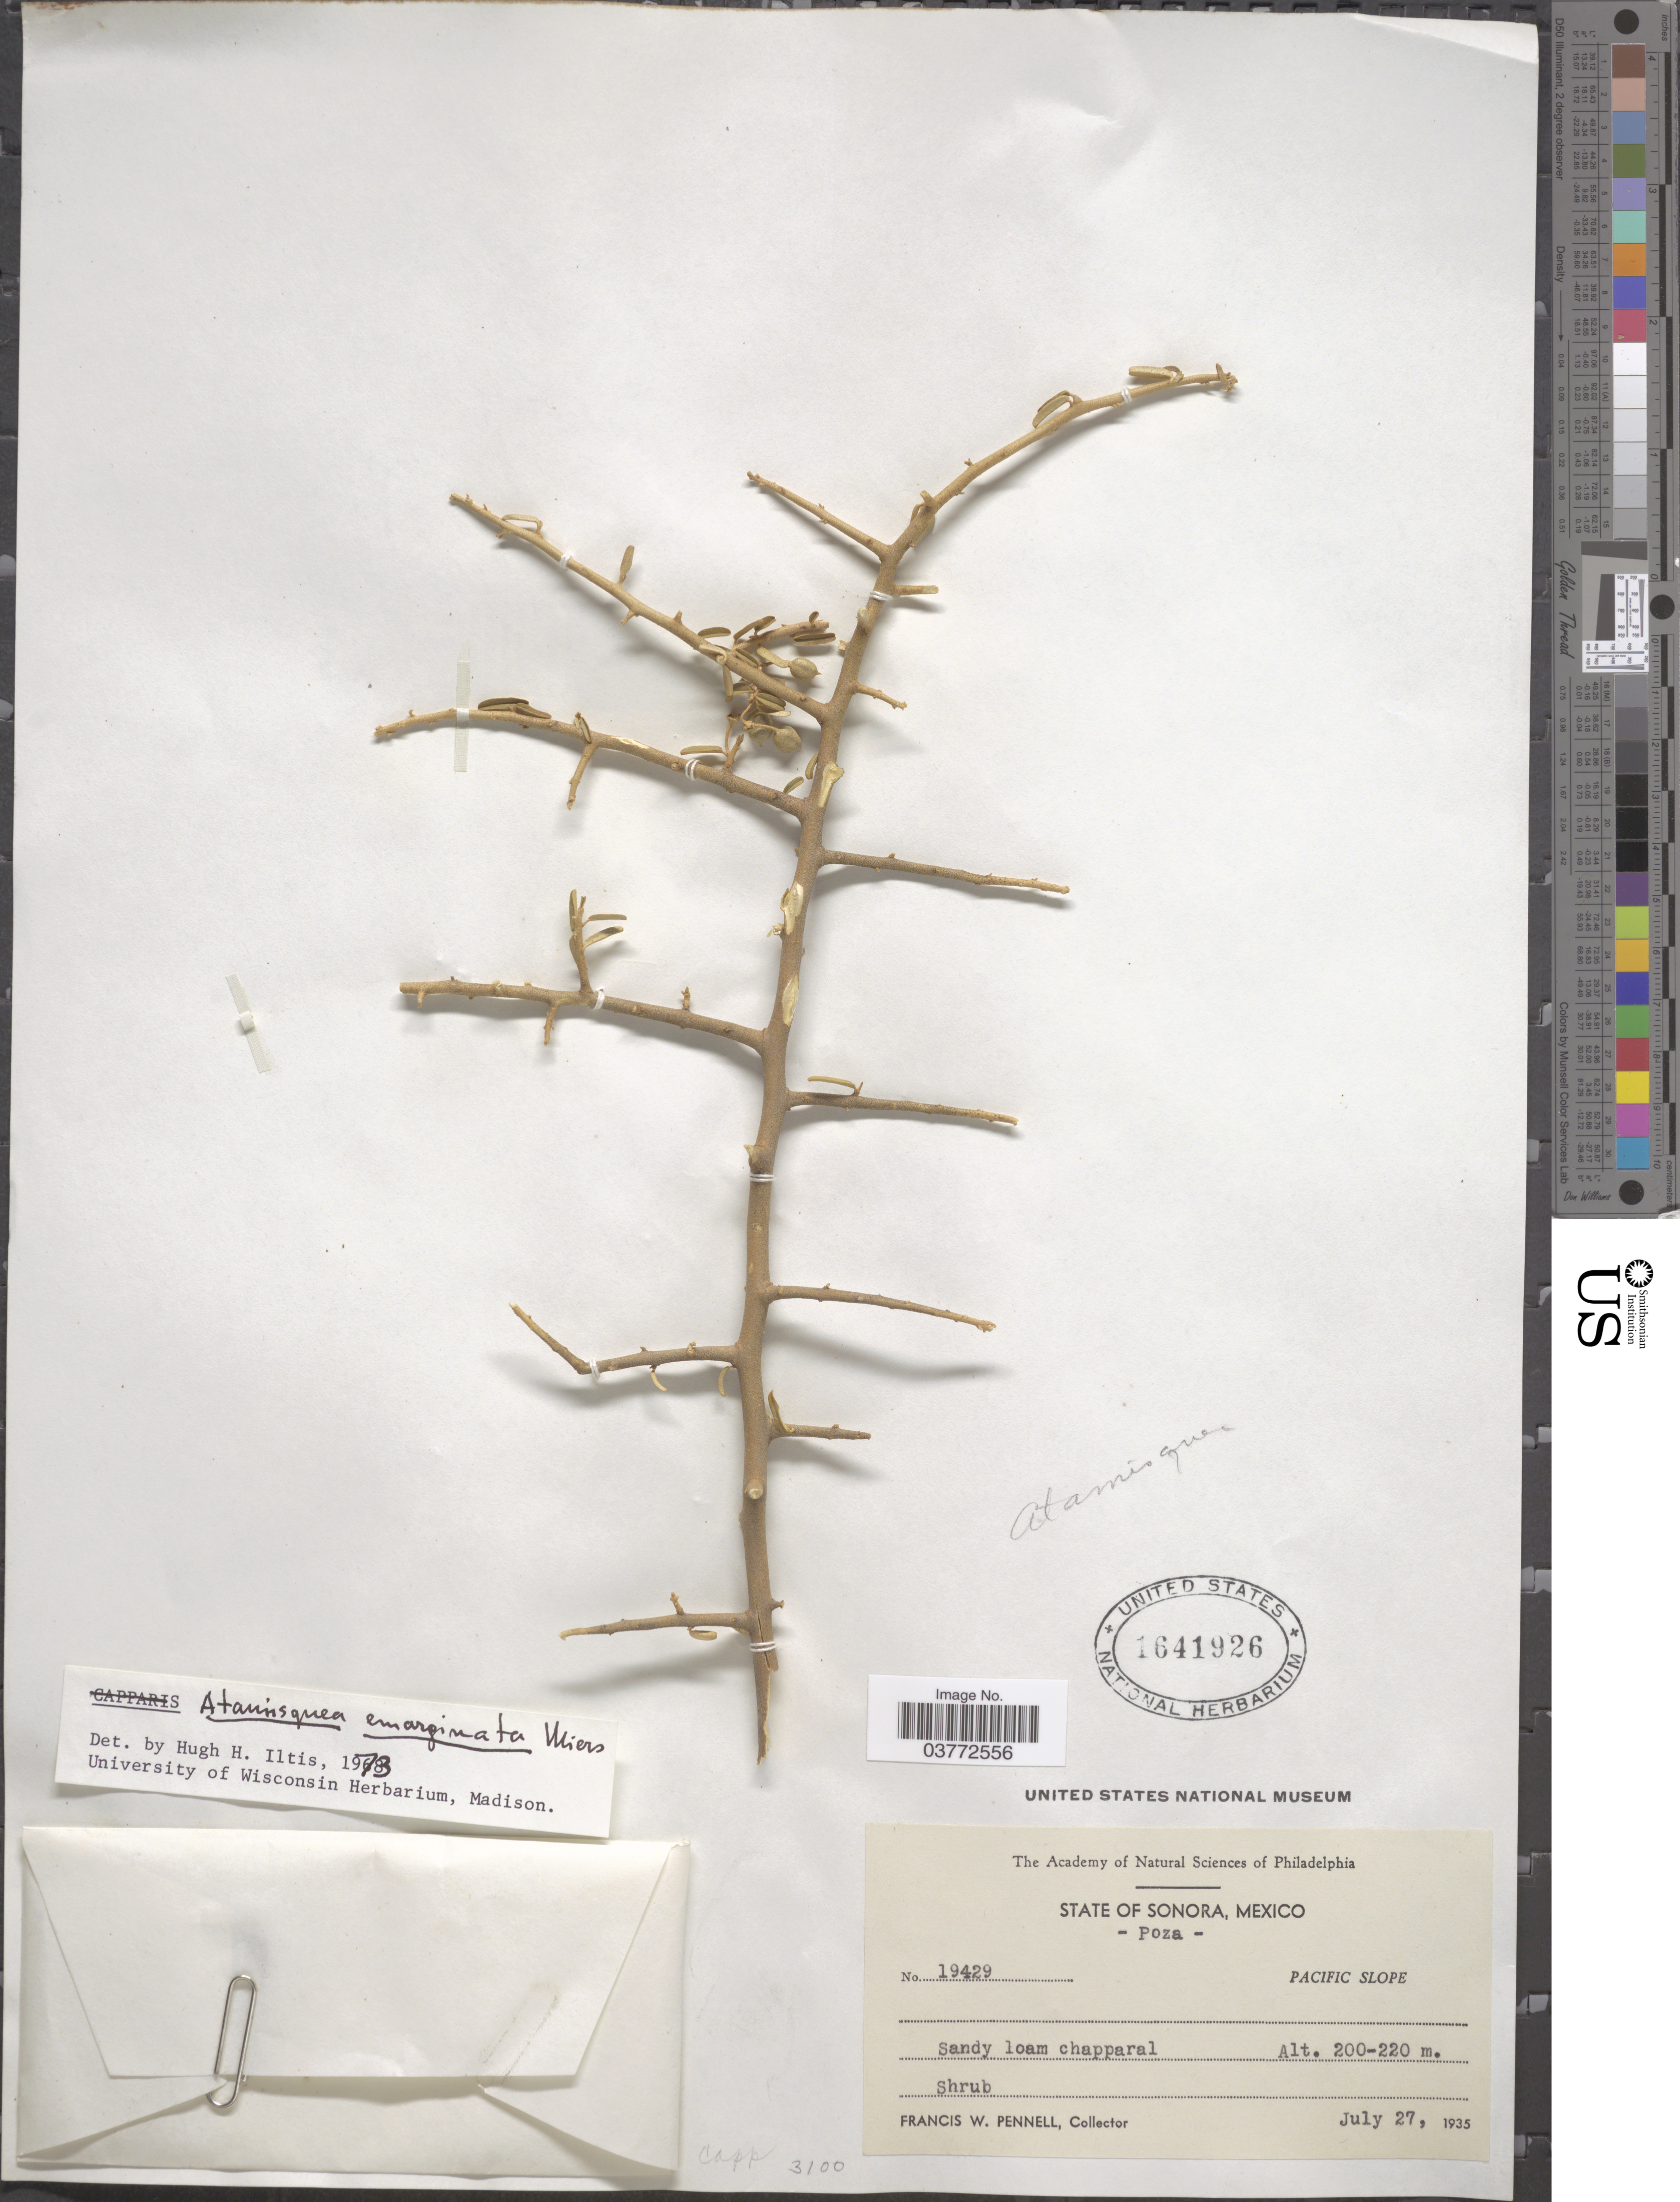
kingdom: Plantae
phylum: Tracheophyta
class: Magnoliopsida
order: Brassicales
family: Capparaceae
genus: Atamisquea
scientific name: Atamisquea emarginata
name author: Miers ex Hook. & Arn.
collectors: F. W. Pennell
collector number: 19429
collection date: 1935-07-27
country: Mexico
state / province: Sonora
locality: Poza, Pacific Slope.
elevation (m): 200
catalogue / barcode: US 1641926